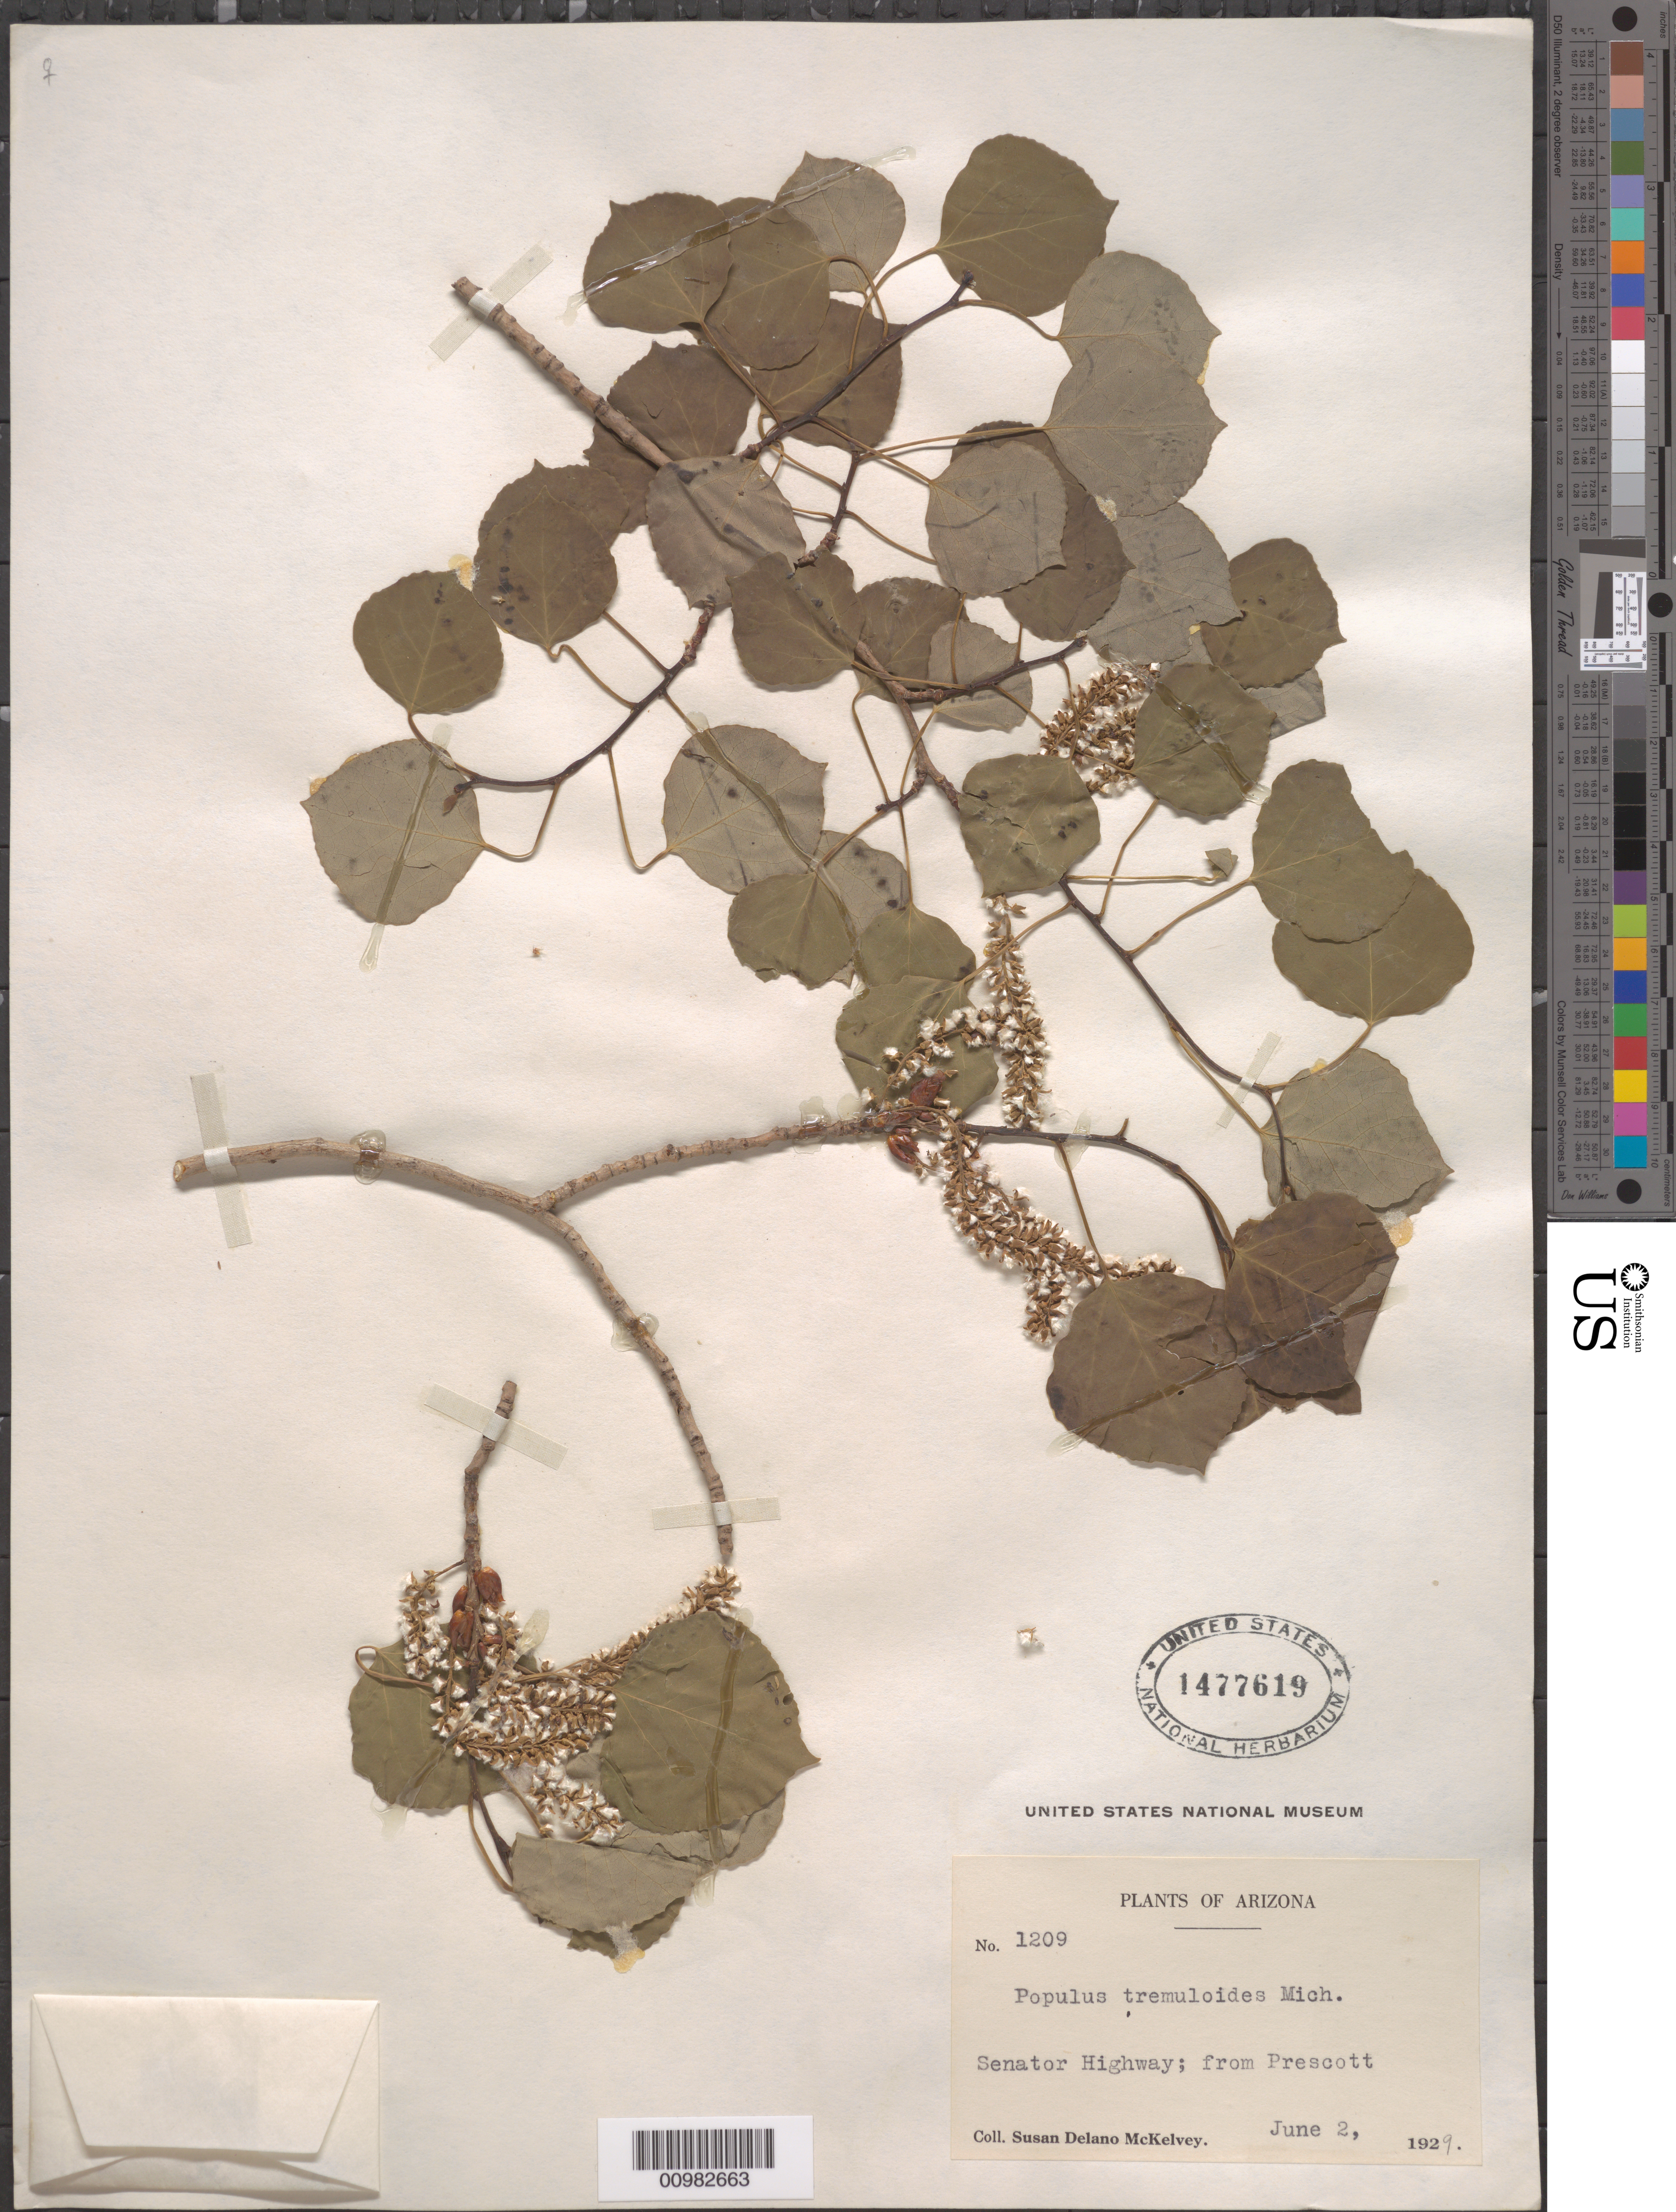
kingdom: Plantae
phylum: Tracheophyta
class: Magnoliopsida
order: Malpighiales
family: Salicaceae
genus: Populus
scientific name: Populus tremuloides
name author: Michx.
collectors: S. A. McKelvey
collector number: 1209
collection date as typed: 02 Jun 1929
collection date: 1929-06-02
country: United States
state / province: Arizona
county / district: Yavapai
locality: Senator Highway, from Prescott.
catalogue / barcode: US 1477619